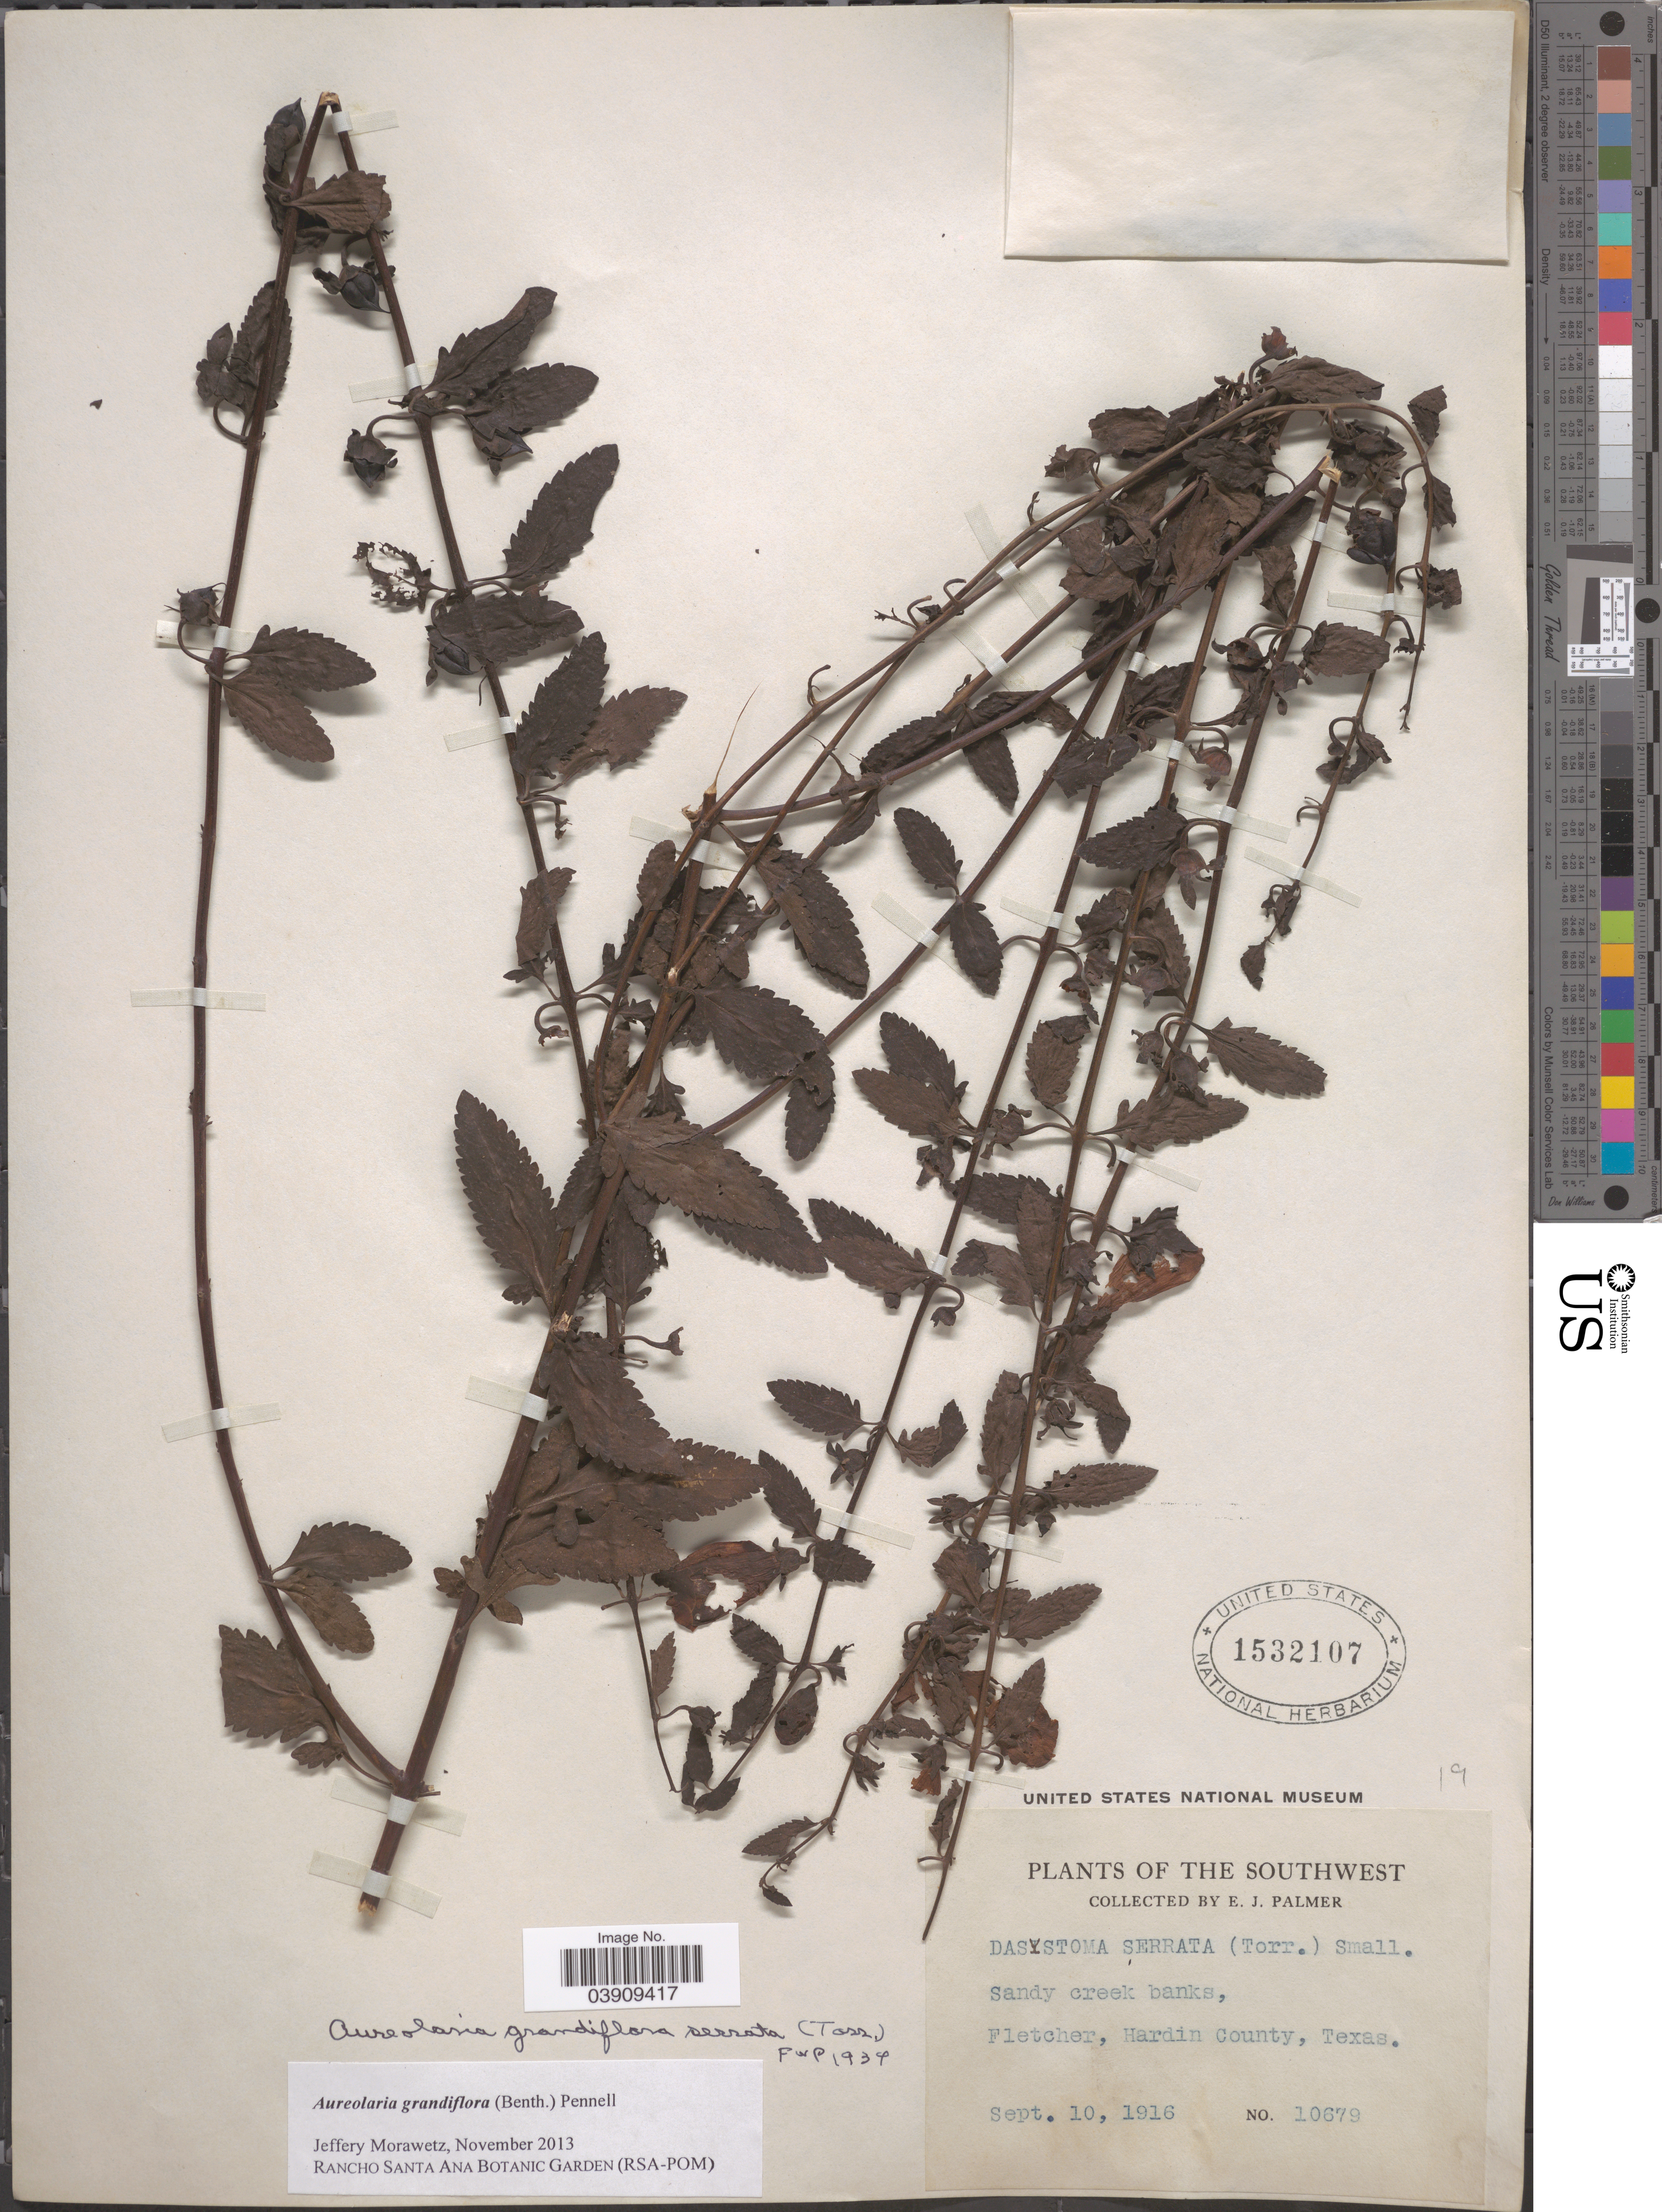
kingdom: Plantae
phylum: Tracheophyta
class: Magnoliopsida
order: Lamiales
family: Orobanchaceae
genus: Aureolaria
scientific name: Aureolaria grandiflora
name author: (Benth.) Pennell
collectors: E. J. Palmer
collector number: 10679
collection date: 1916-09-10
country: United States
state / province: Texas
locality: The Southwest. Fletcher, Hardin County.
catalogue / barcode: US 1532107